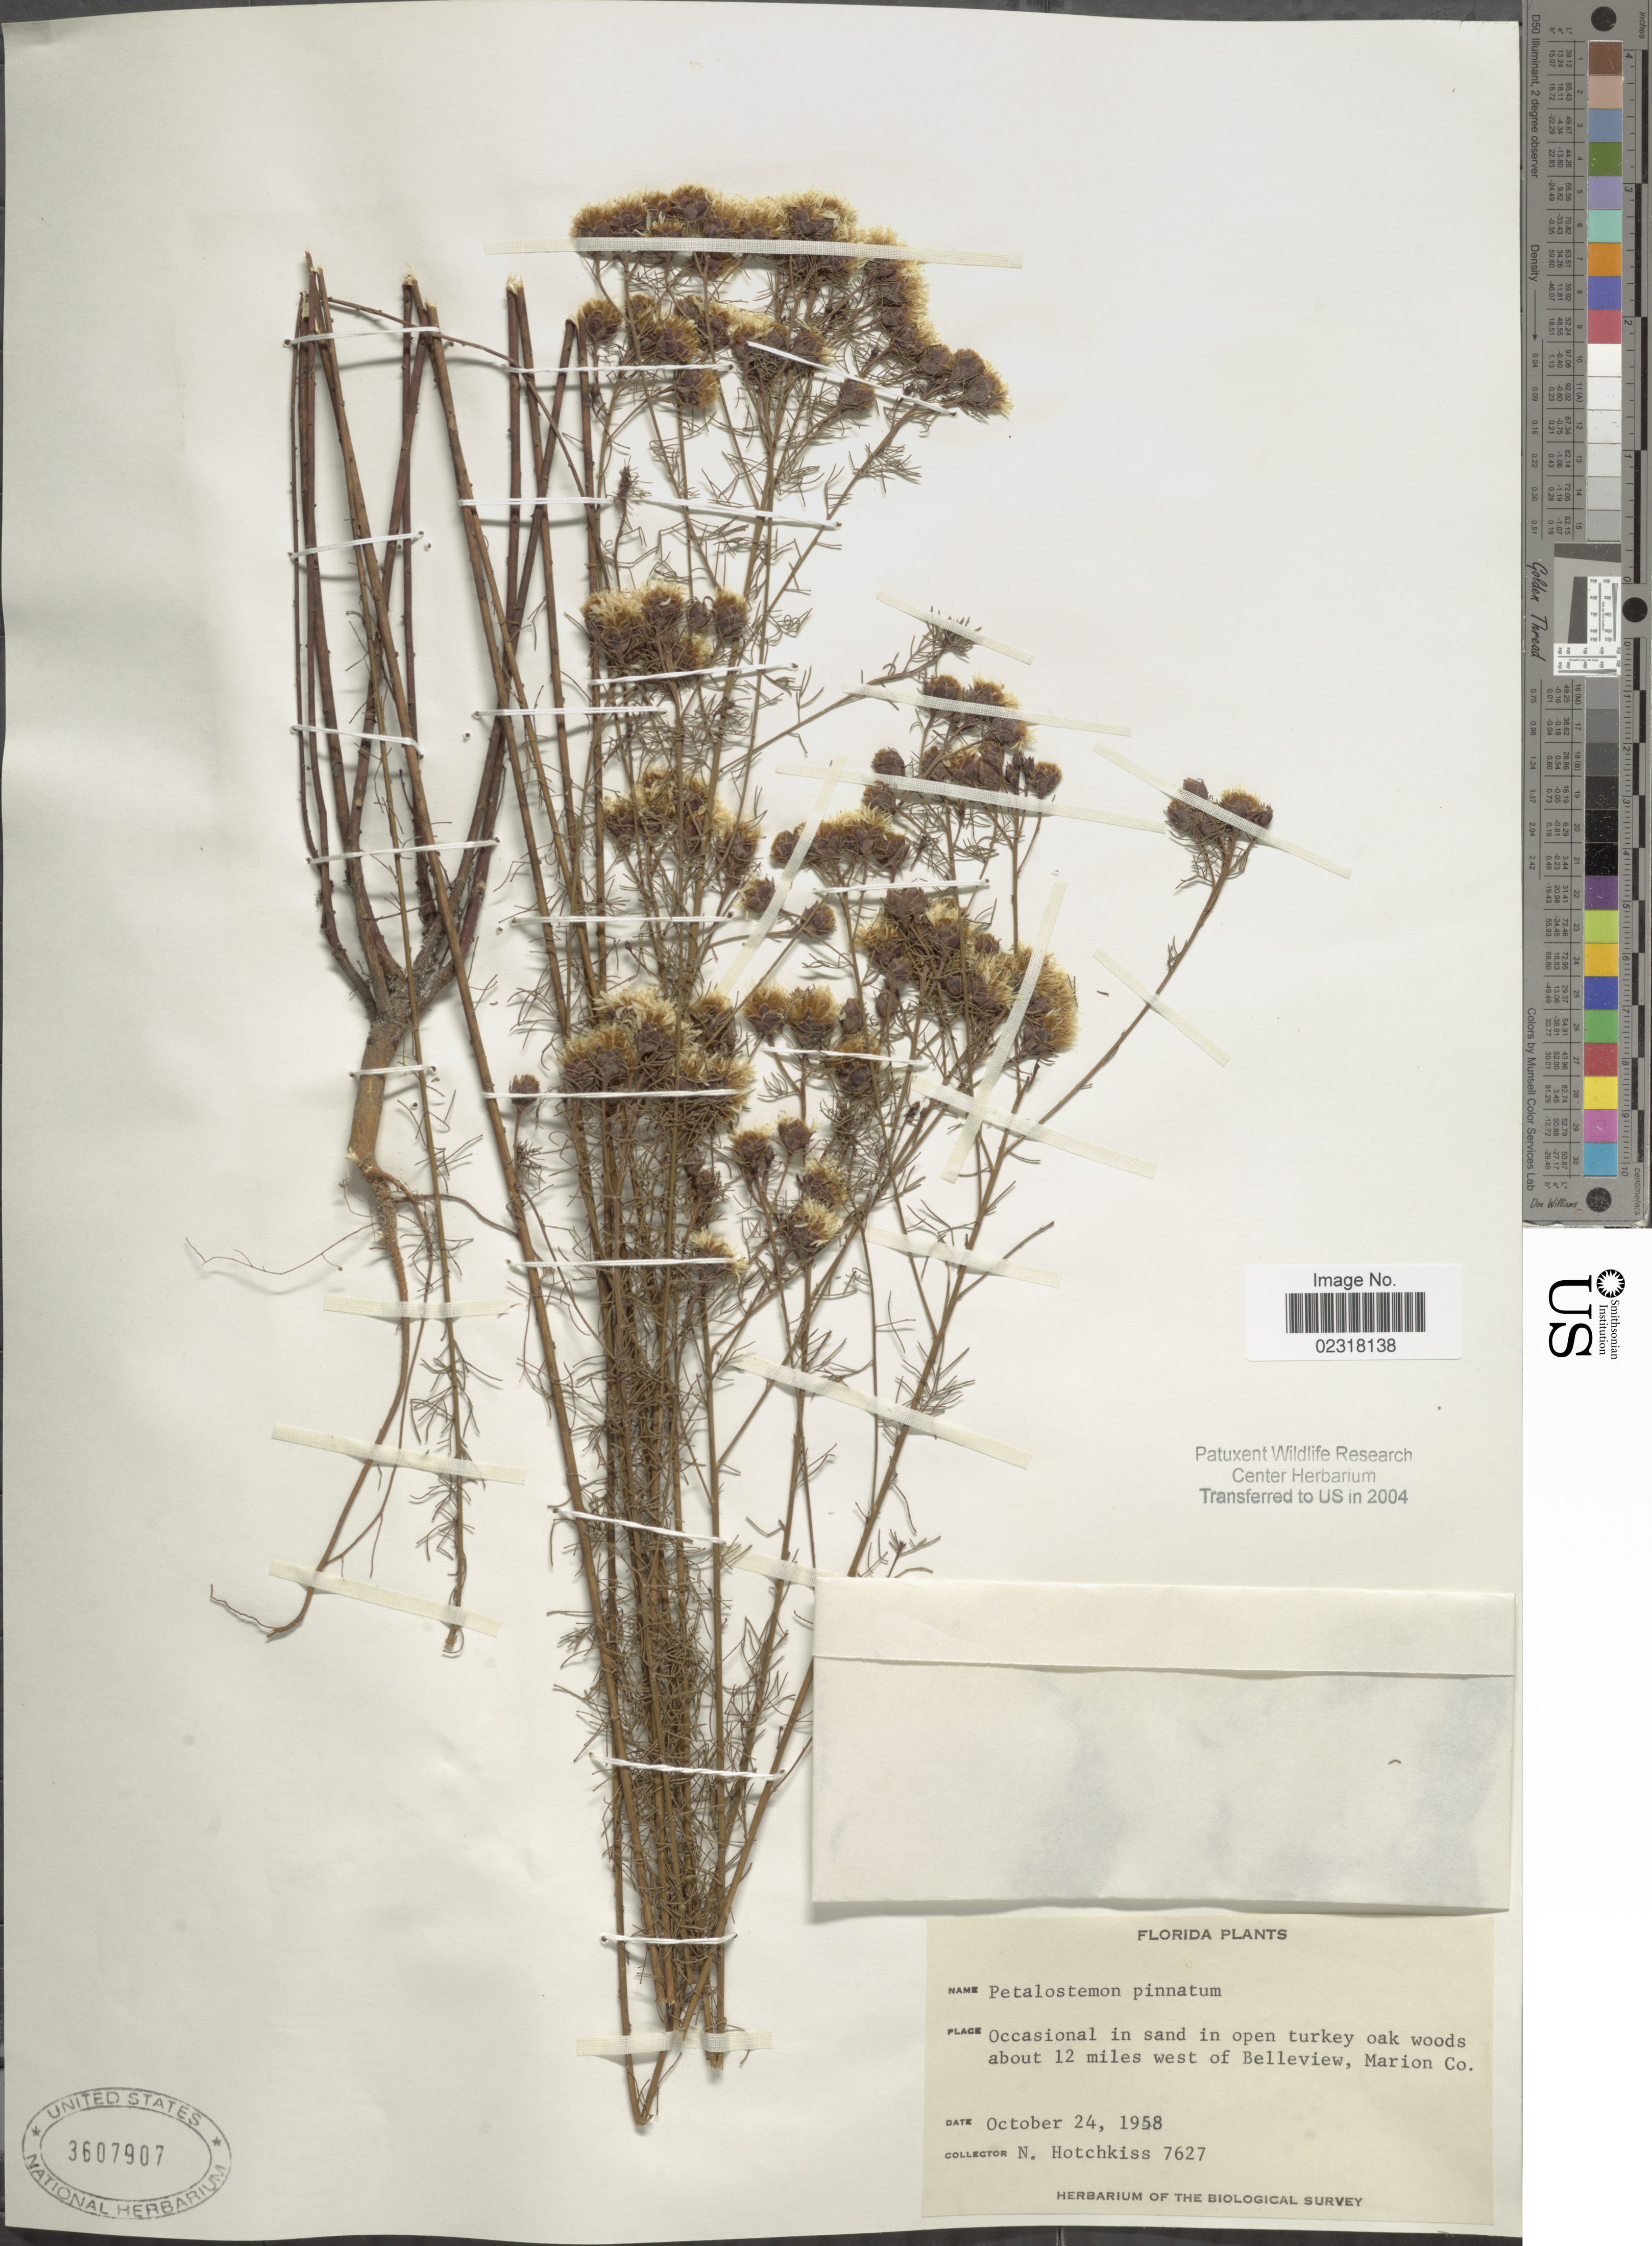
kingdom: Plantae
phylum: Tracheophyta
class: Magnoliopsida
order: Fabales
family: Fabaceae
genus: Dalea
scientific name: Dalea pinnata var. pinnata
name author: (J.F. Gmel.) Barneby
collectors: N. Hotchkiss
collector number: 7627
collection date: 1958-10-24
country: United States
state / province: Florida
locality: Occasional in sand in open turkey oak woods about 12 miles west of Belleview, Marion Co.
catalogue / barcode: US 3607907